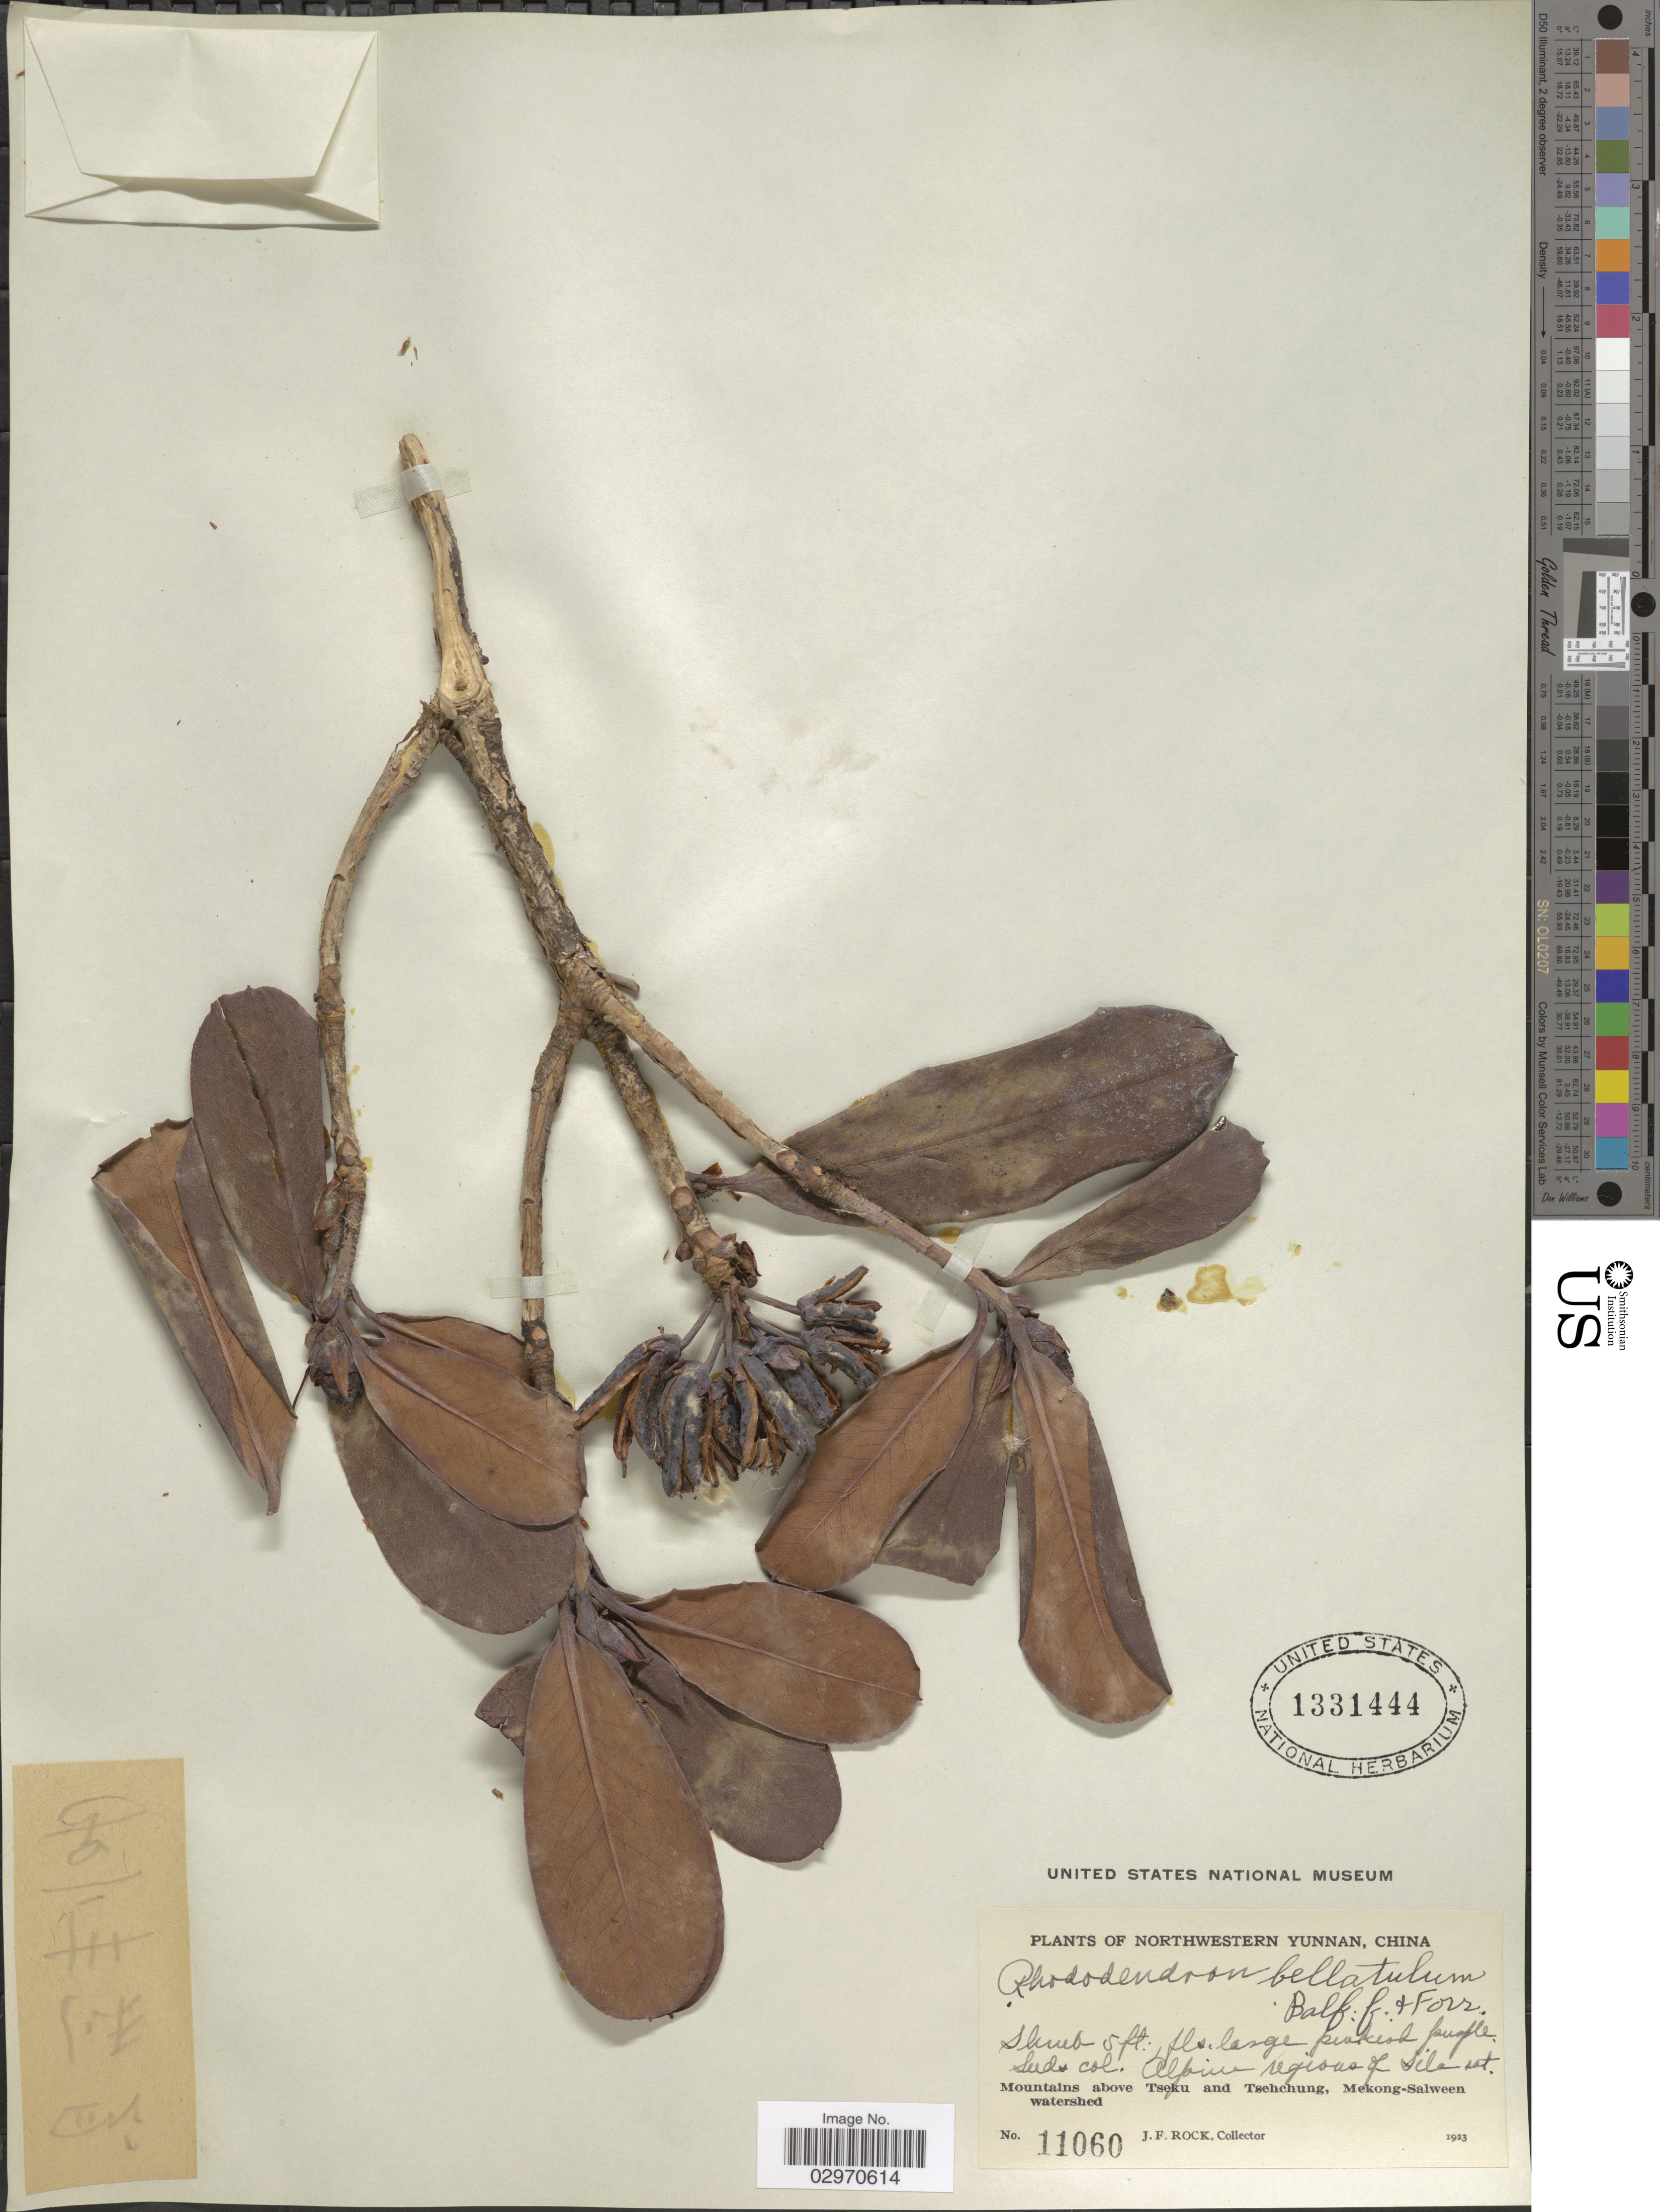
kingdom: Plantae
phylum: Tracheophyta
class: Magnoliopsida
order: Ericales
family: Ericaceae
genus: Rhododendron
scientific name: Rhododendron eclecteum var. bellatulum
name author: Tagg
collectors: J. Rock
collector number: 11060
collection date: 1923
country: China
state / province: Yunnan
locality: Northwestern Yunnan. Alpine regions of Sila mt. Mountains above Tseku and Tsehchung, Mekong-Salween watershed.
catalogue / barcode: US 1331444